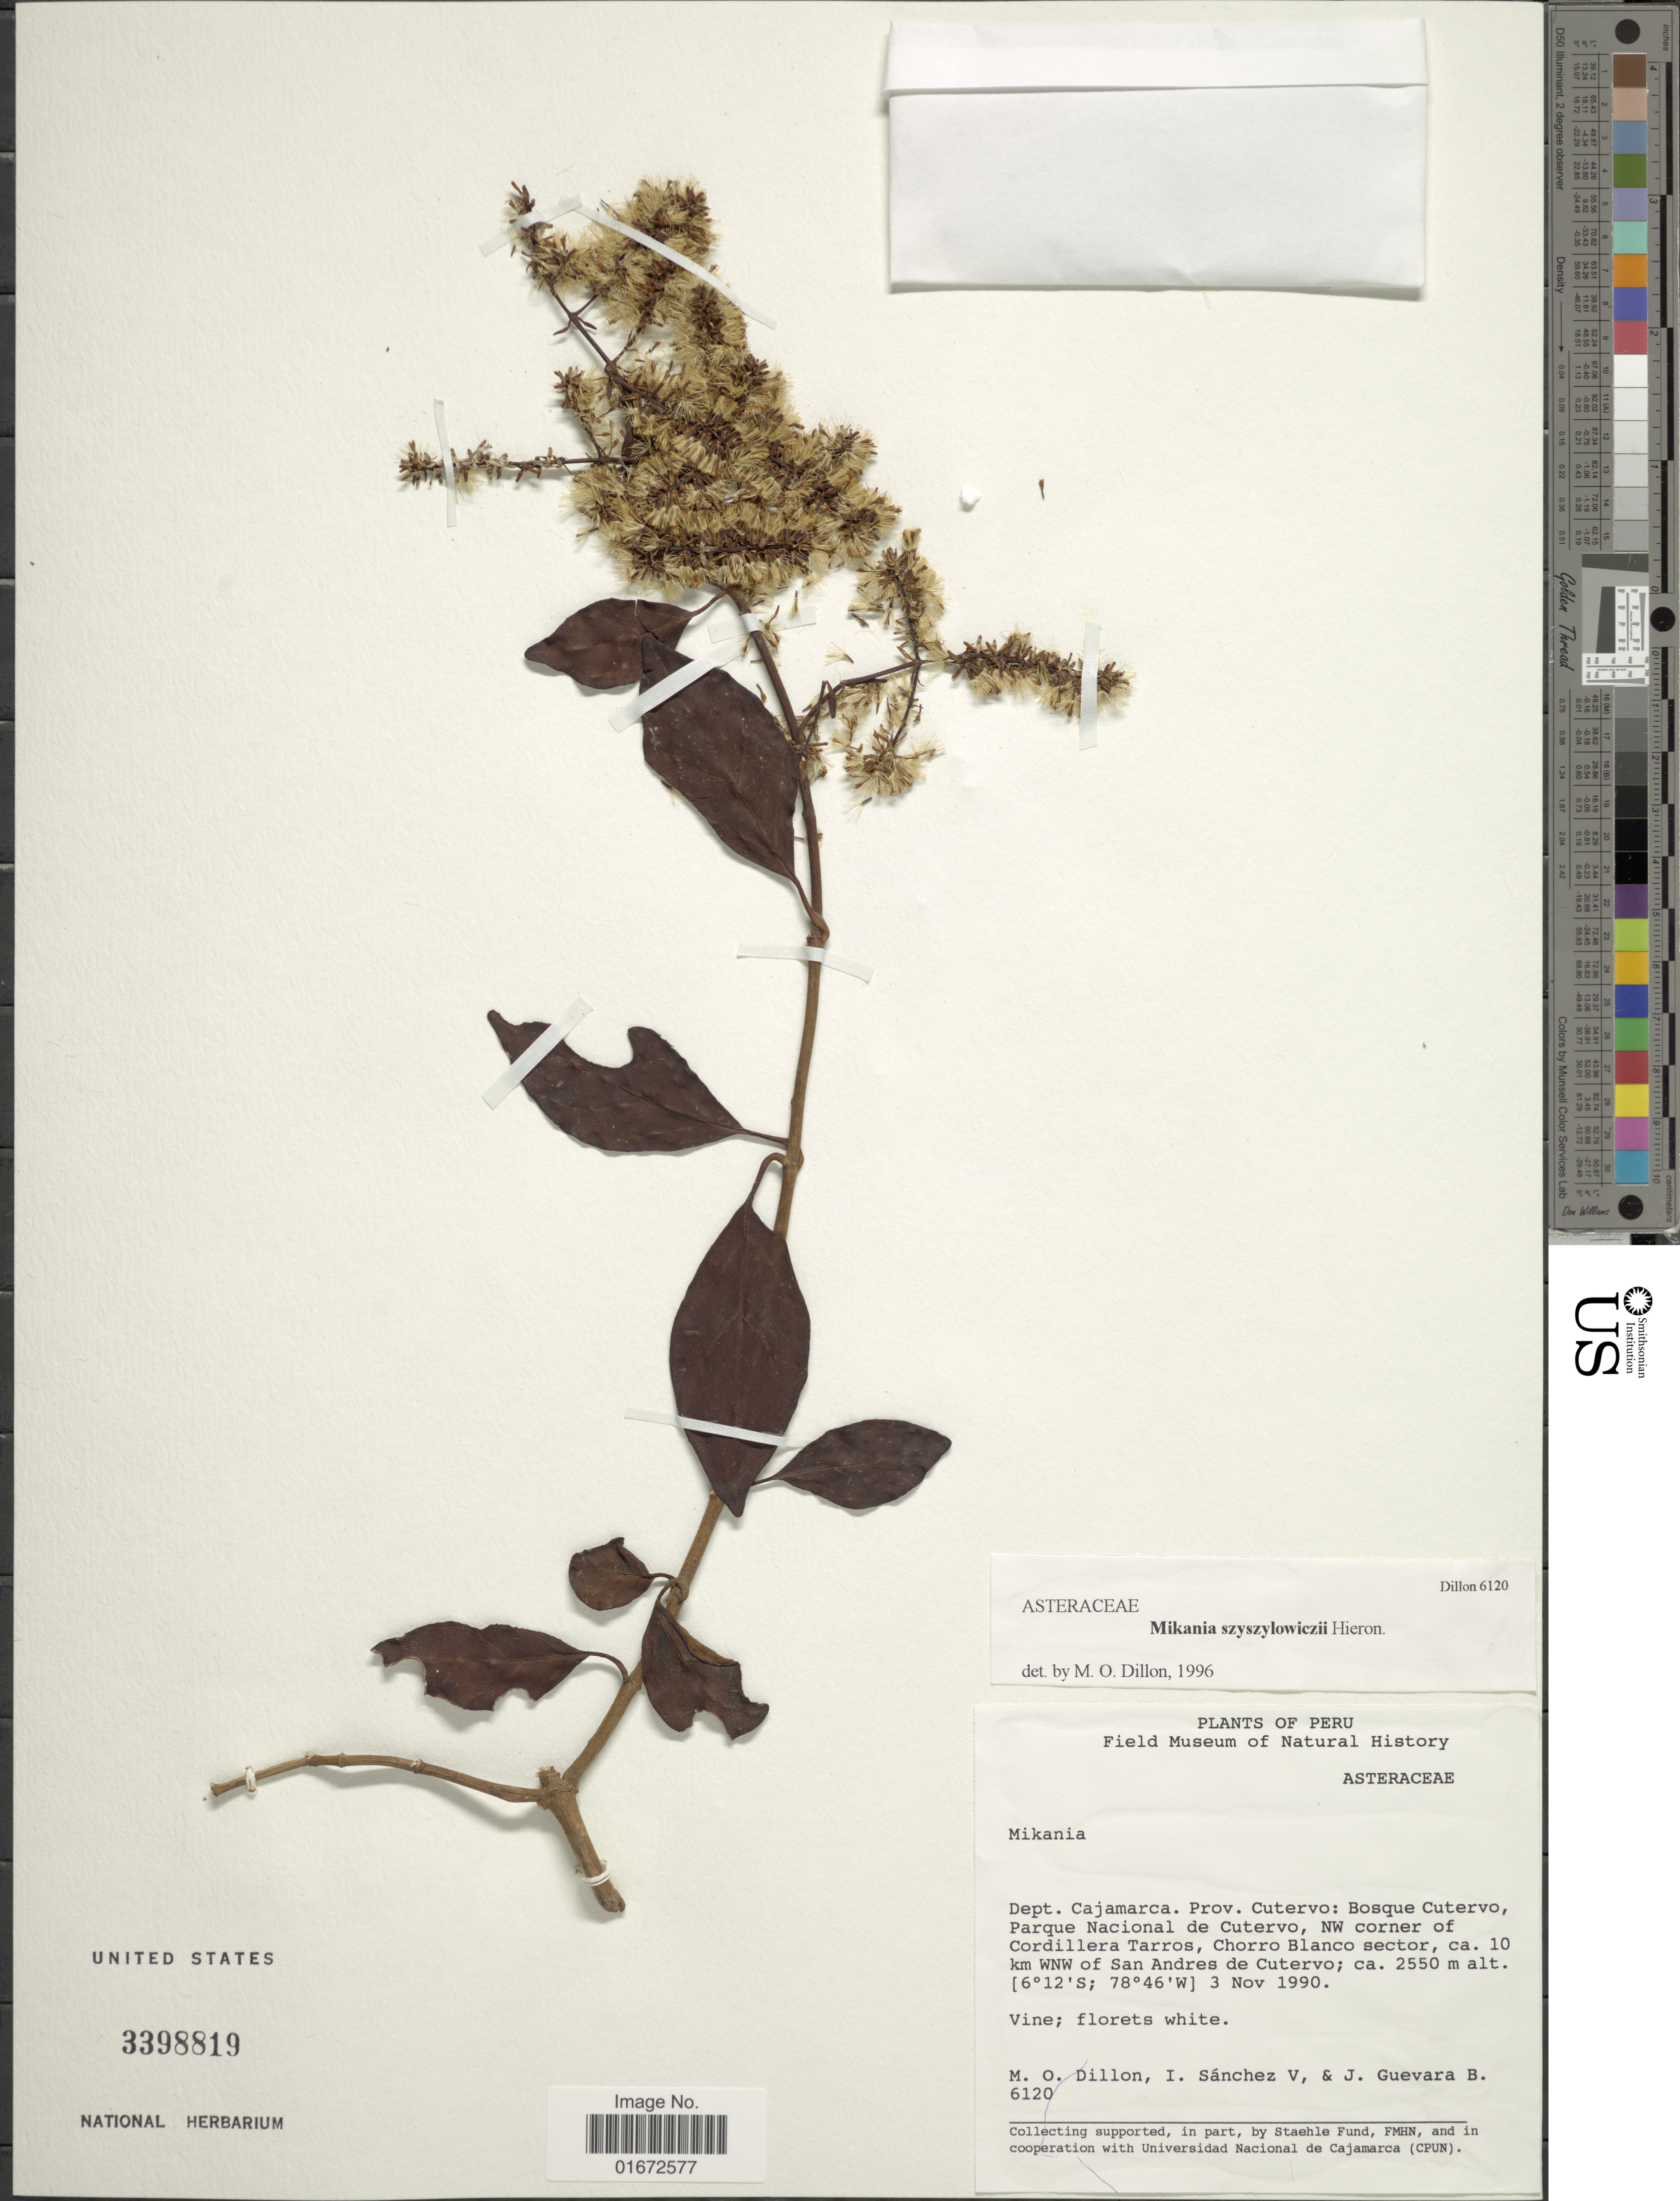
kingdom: Plantae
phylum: Tracheophyta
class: Magnoliopsida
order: Asterales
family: Asteraceae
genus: Mikania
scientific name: Mikania szyszylowiczii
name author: Hieron.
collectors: M. O. Dillon, I. Sánchez Vega & J. Guevara B.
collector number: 6120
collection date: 1990-11-03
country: Peru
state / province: Cajamarca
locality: Dept. Cajamarca. Prov. Cutervo: Bosque Cutervo, Parque Nacional de Cutervo, NW corner of Cordillera Tarros, Chorro Blanco sector, ca. 10 km WNW of San Andres de Cutervo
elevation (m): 2550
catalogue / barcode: US 3398819